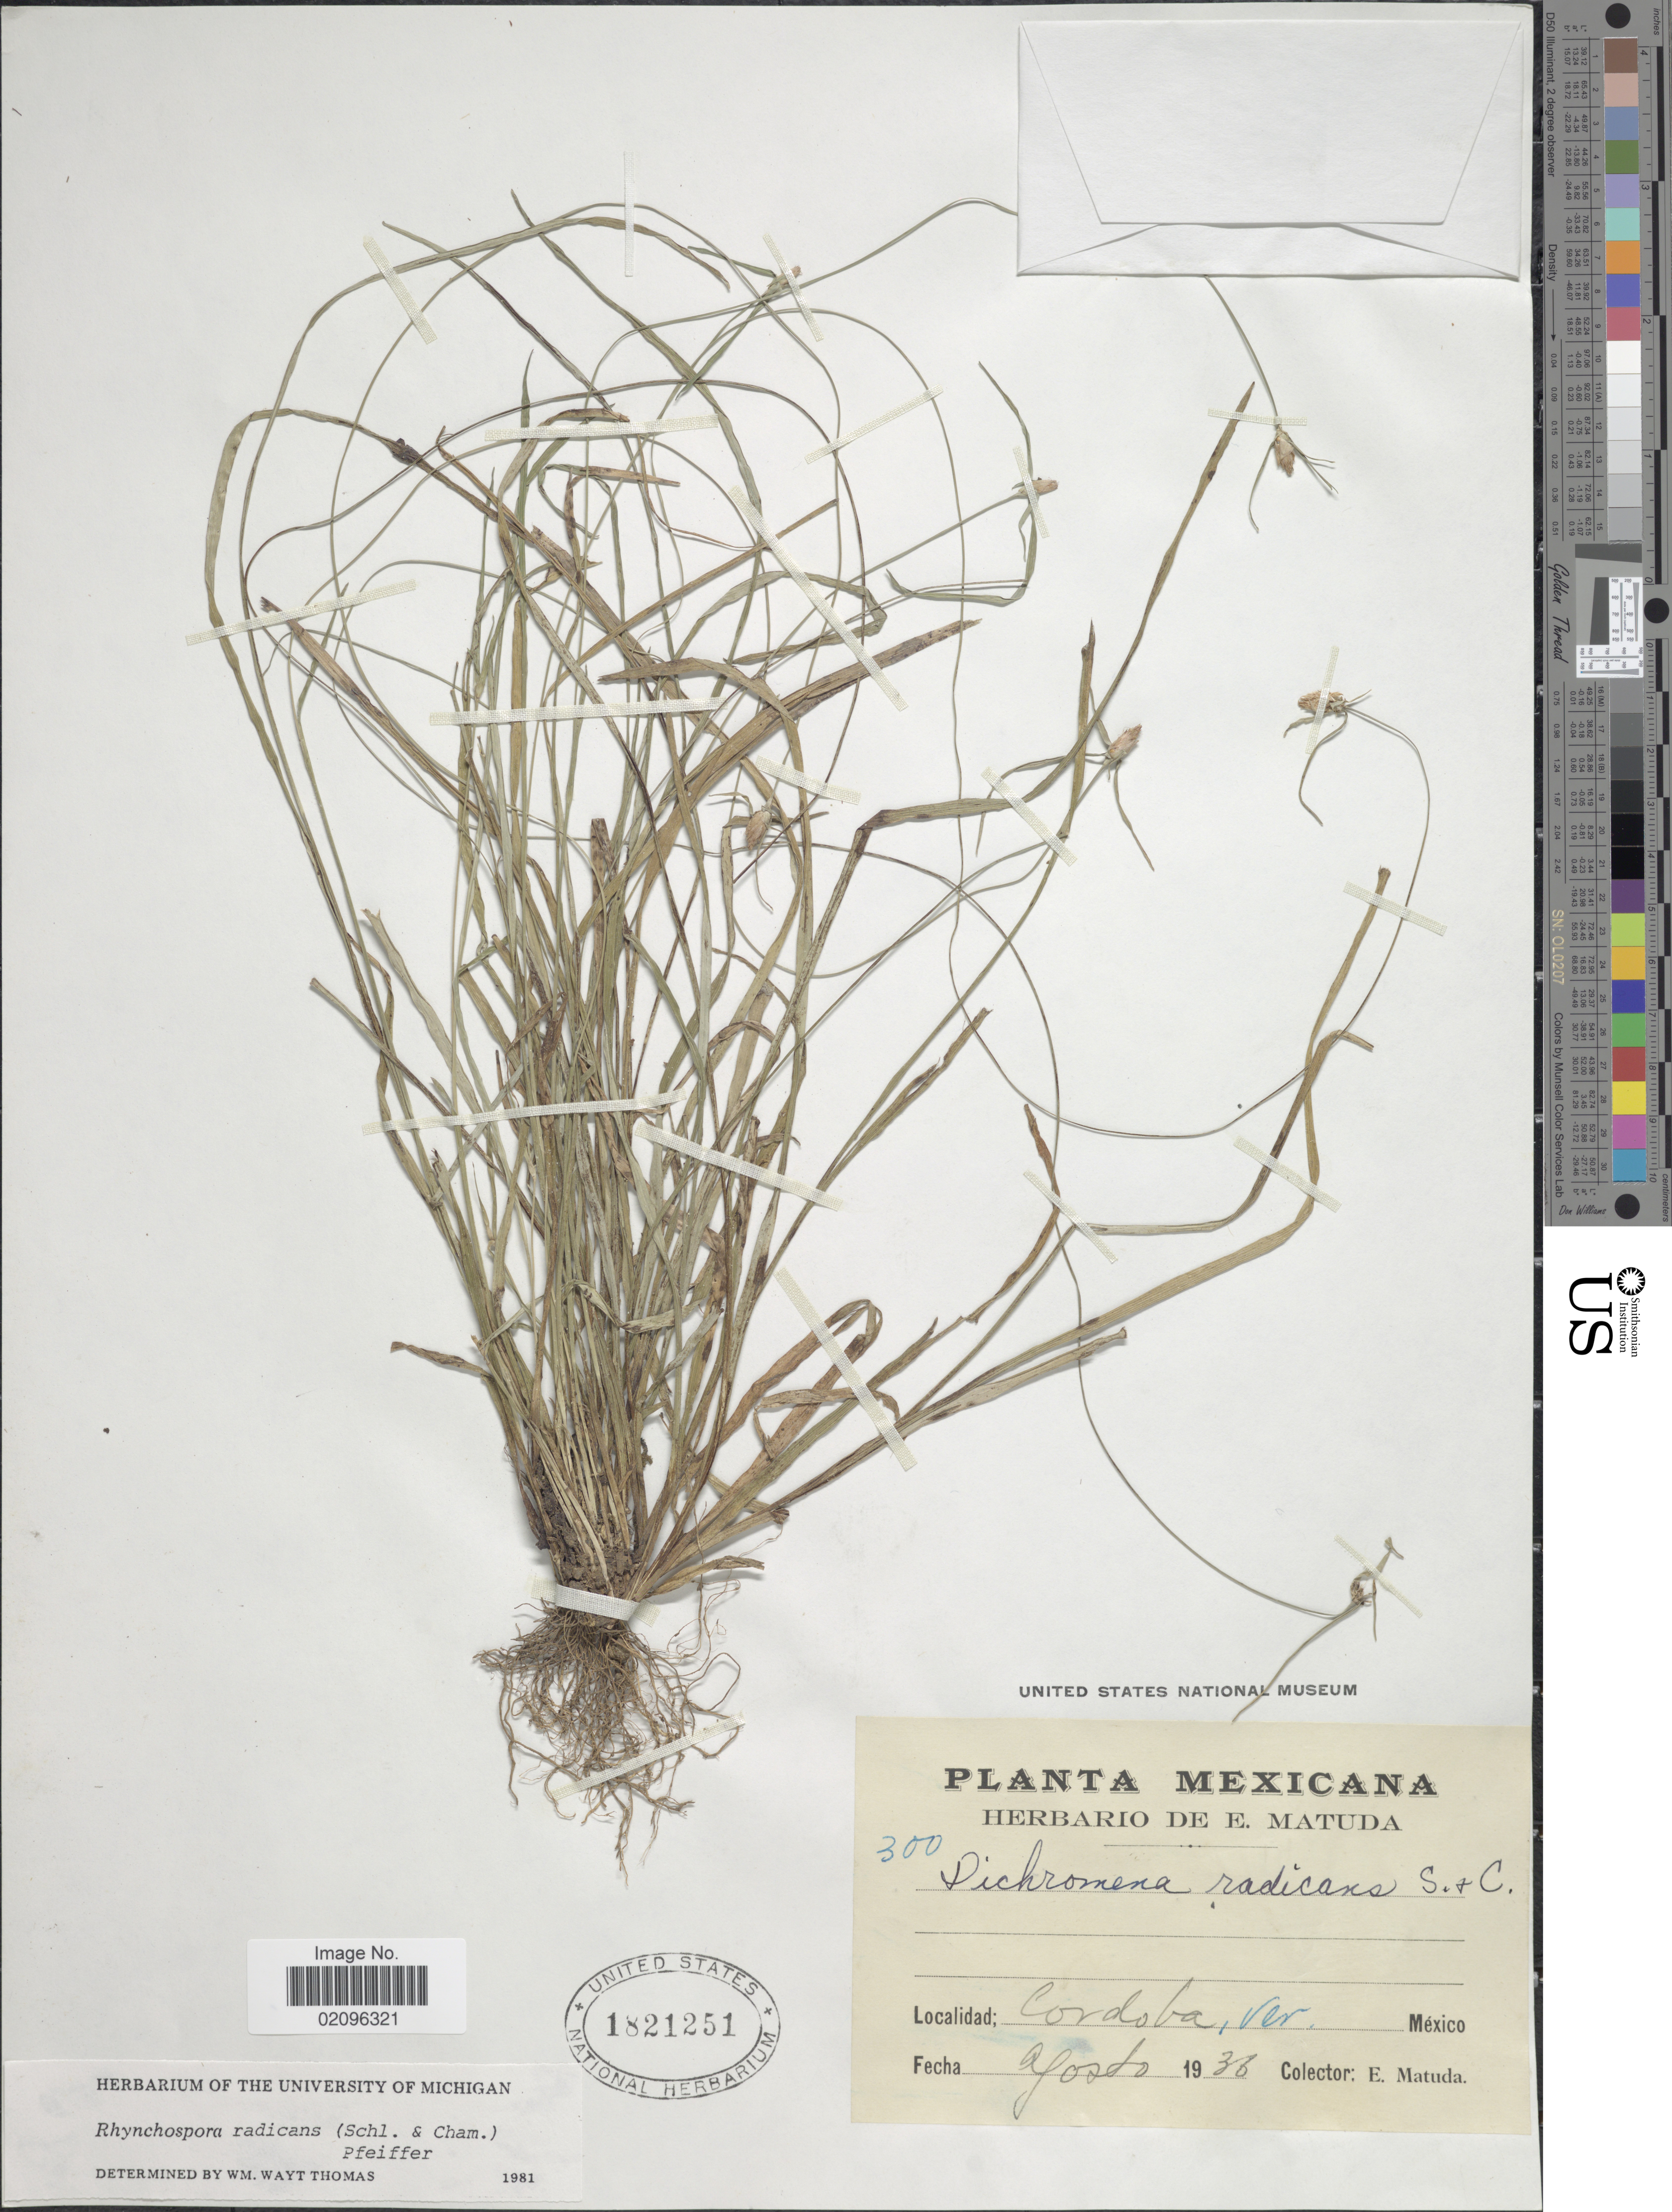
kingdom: Plantae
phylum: Tracheophyta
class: Liliopsida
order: Poales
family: Cyperaceae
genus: Rhynchospora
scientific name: Rhynchospora radicans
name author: (Schltdl. & Cham.) H. Pfeiff.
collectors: E. Matuda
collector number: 300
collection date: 1936-08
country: Mexico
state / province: Veracruz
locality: Cordoba,Ver. Mexico.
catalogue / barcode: US 1821251